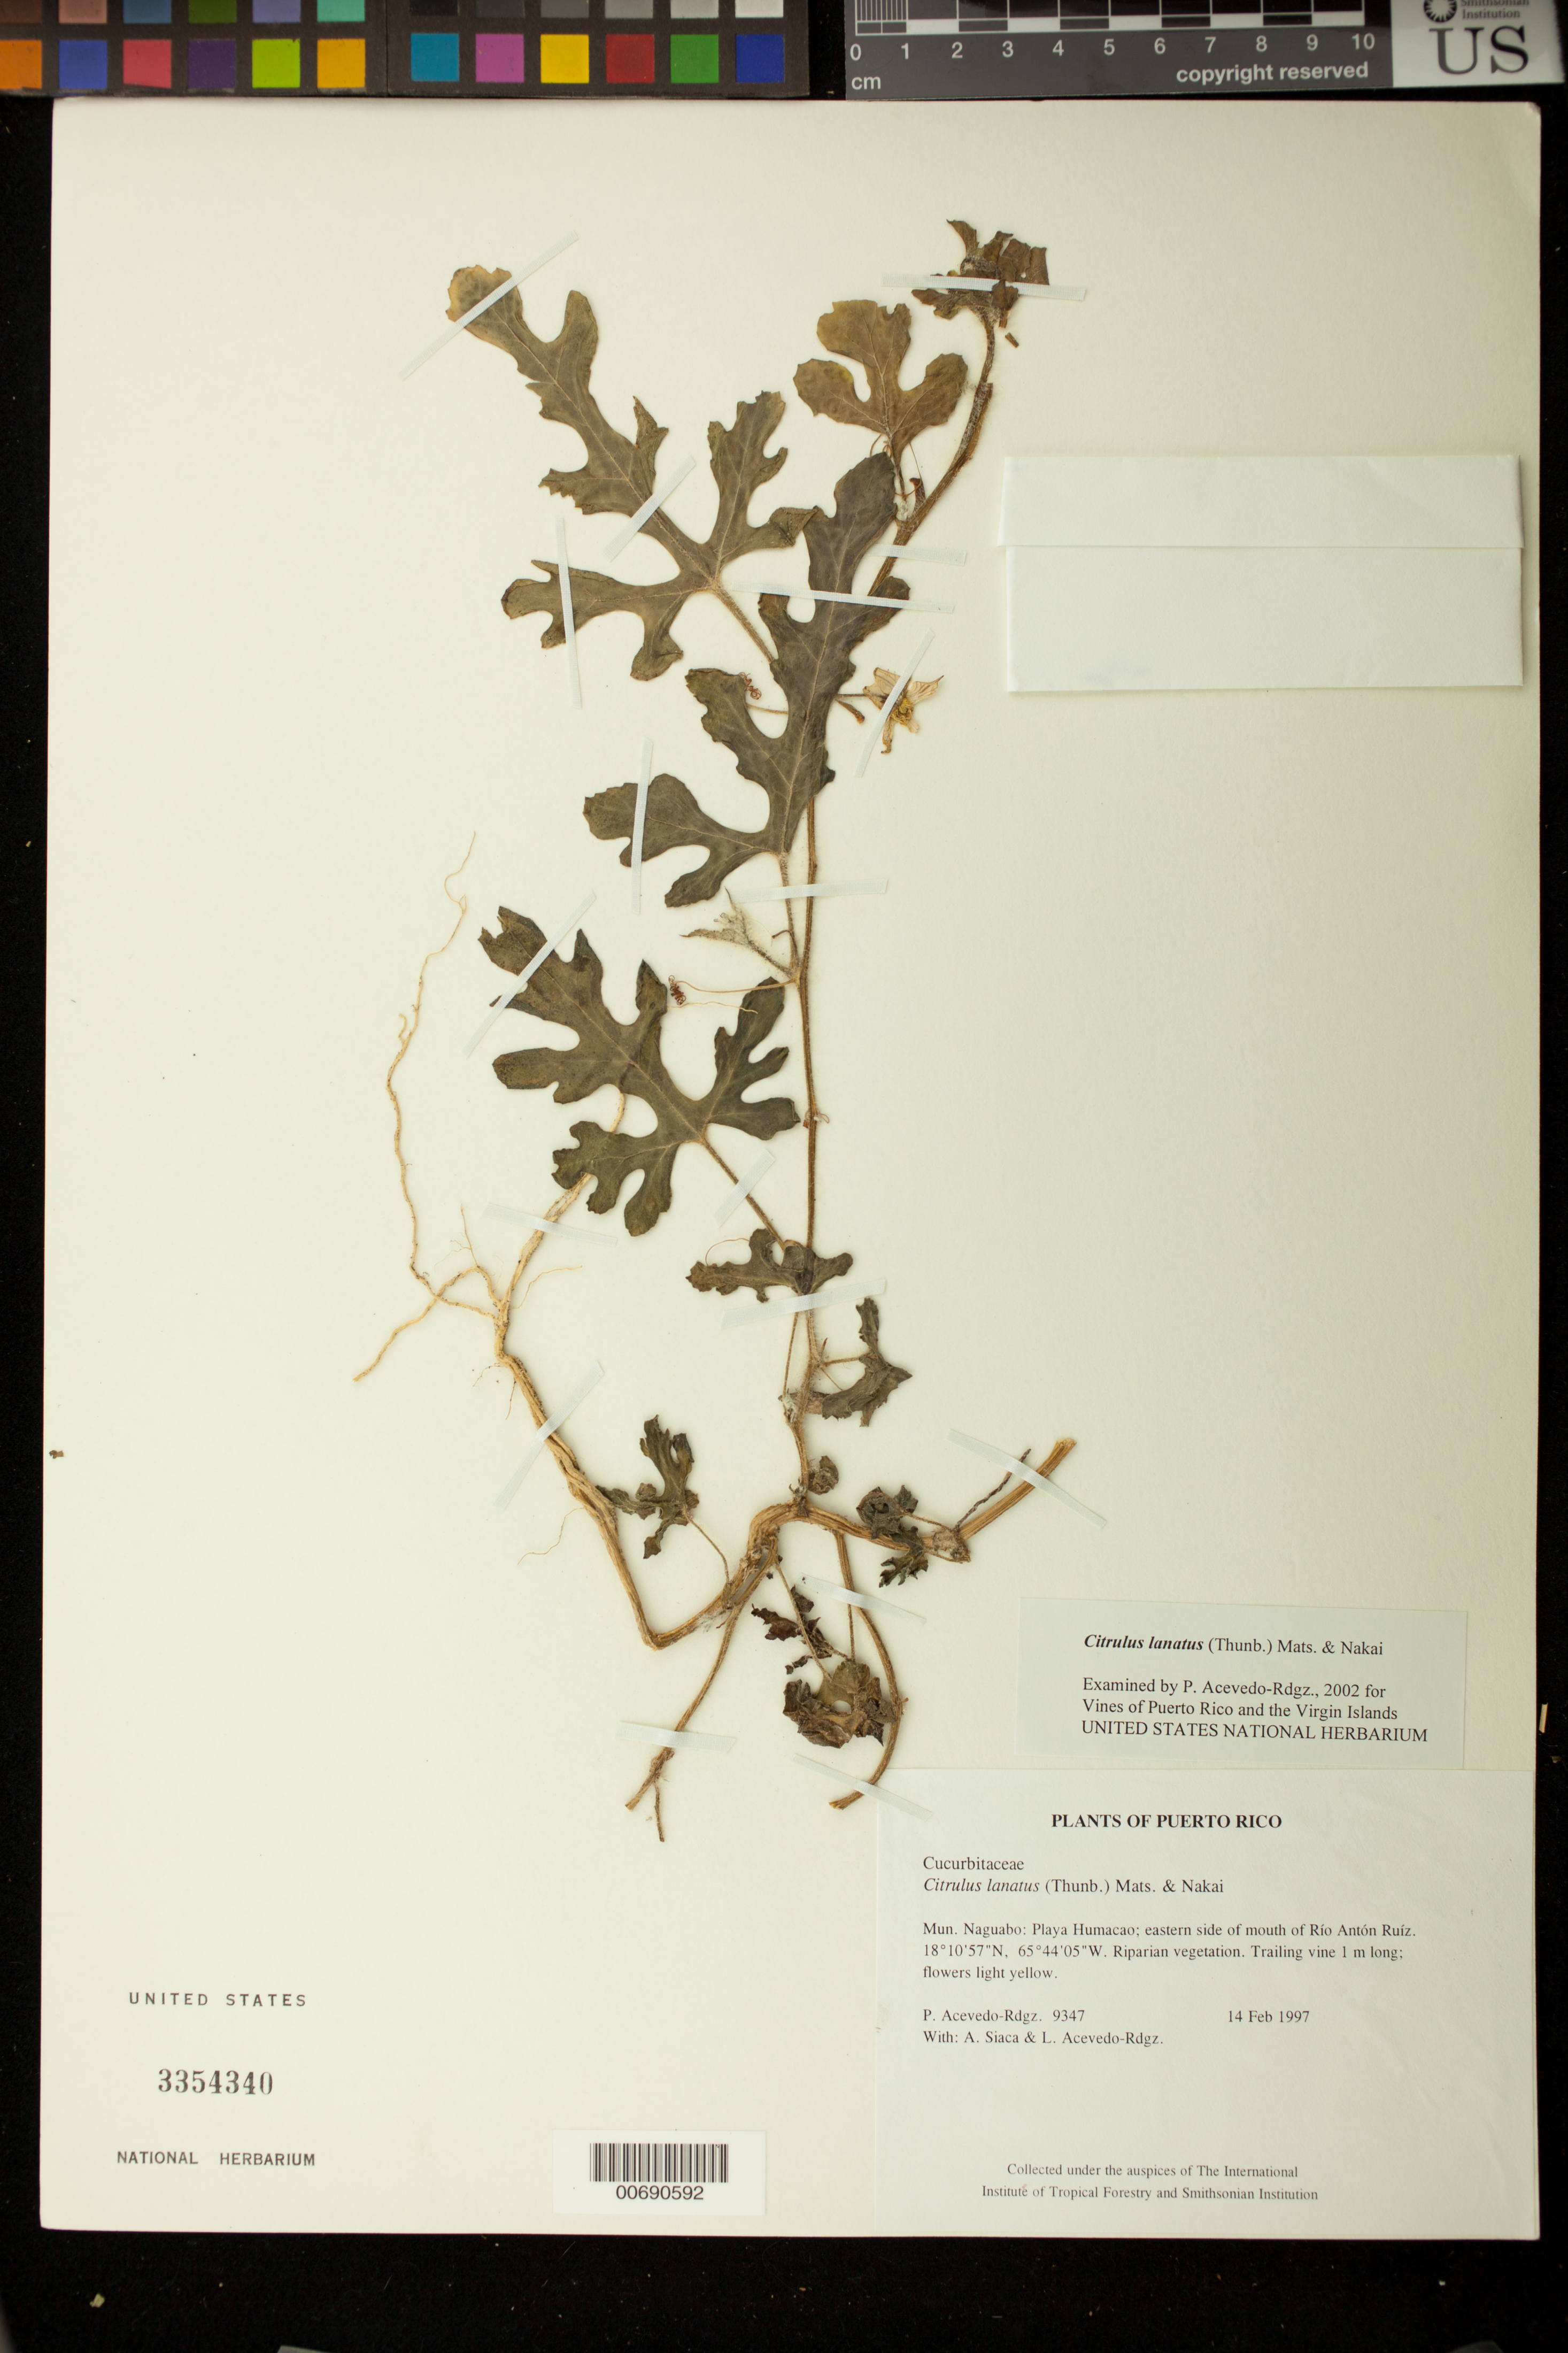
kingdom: Plantae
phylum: Tracheophyta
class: Magnoliopsida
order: Cucurbitales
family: Cucurbitaceae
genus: Citrullus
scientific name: Citrullus lanatus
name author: (Thunb.) Matsum. & Nakai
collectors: P. Acevedo-Rodr., A. Siaca & L. Acevedo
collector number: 9347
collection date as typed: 14 Feb 1997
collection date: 1997-02-14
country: Puerto Rico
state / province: Naguabo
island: Puerto Rico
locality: Naguabo: Playa Humacao; eastern side of mouth of Río Antón Ruíz.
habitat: Riparian vegetation.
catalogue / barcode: US 3354340